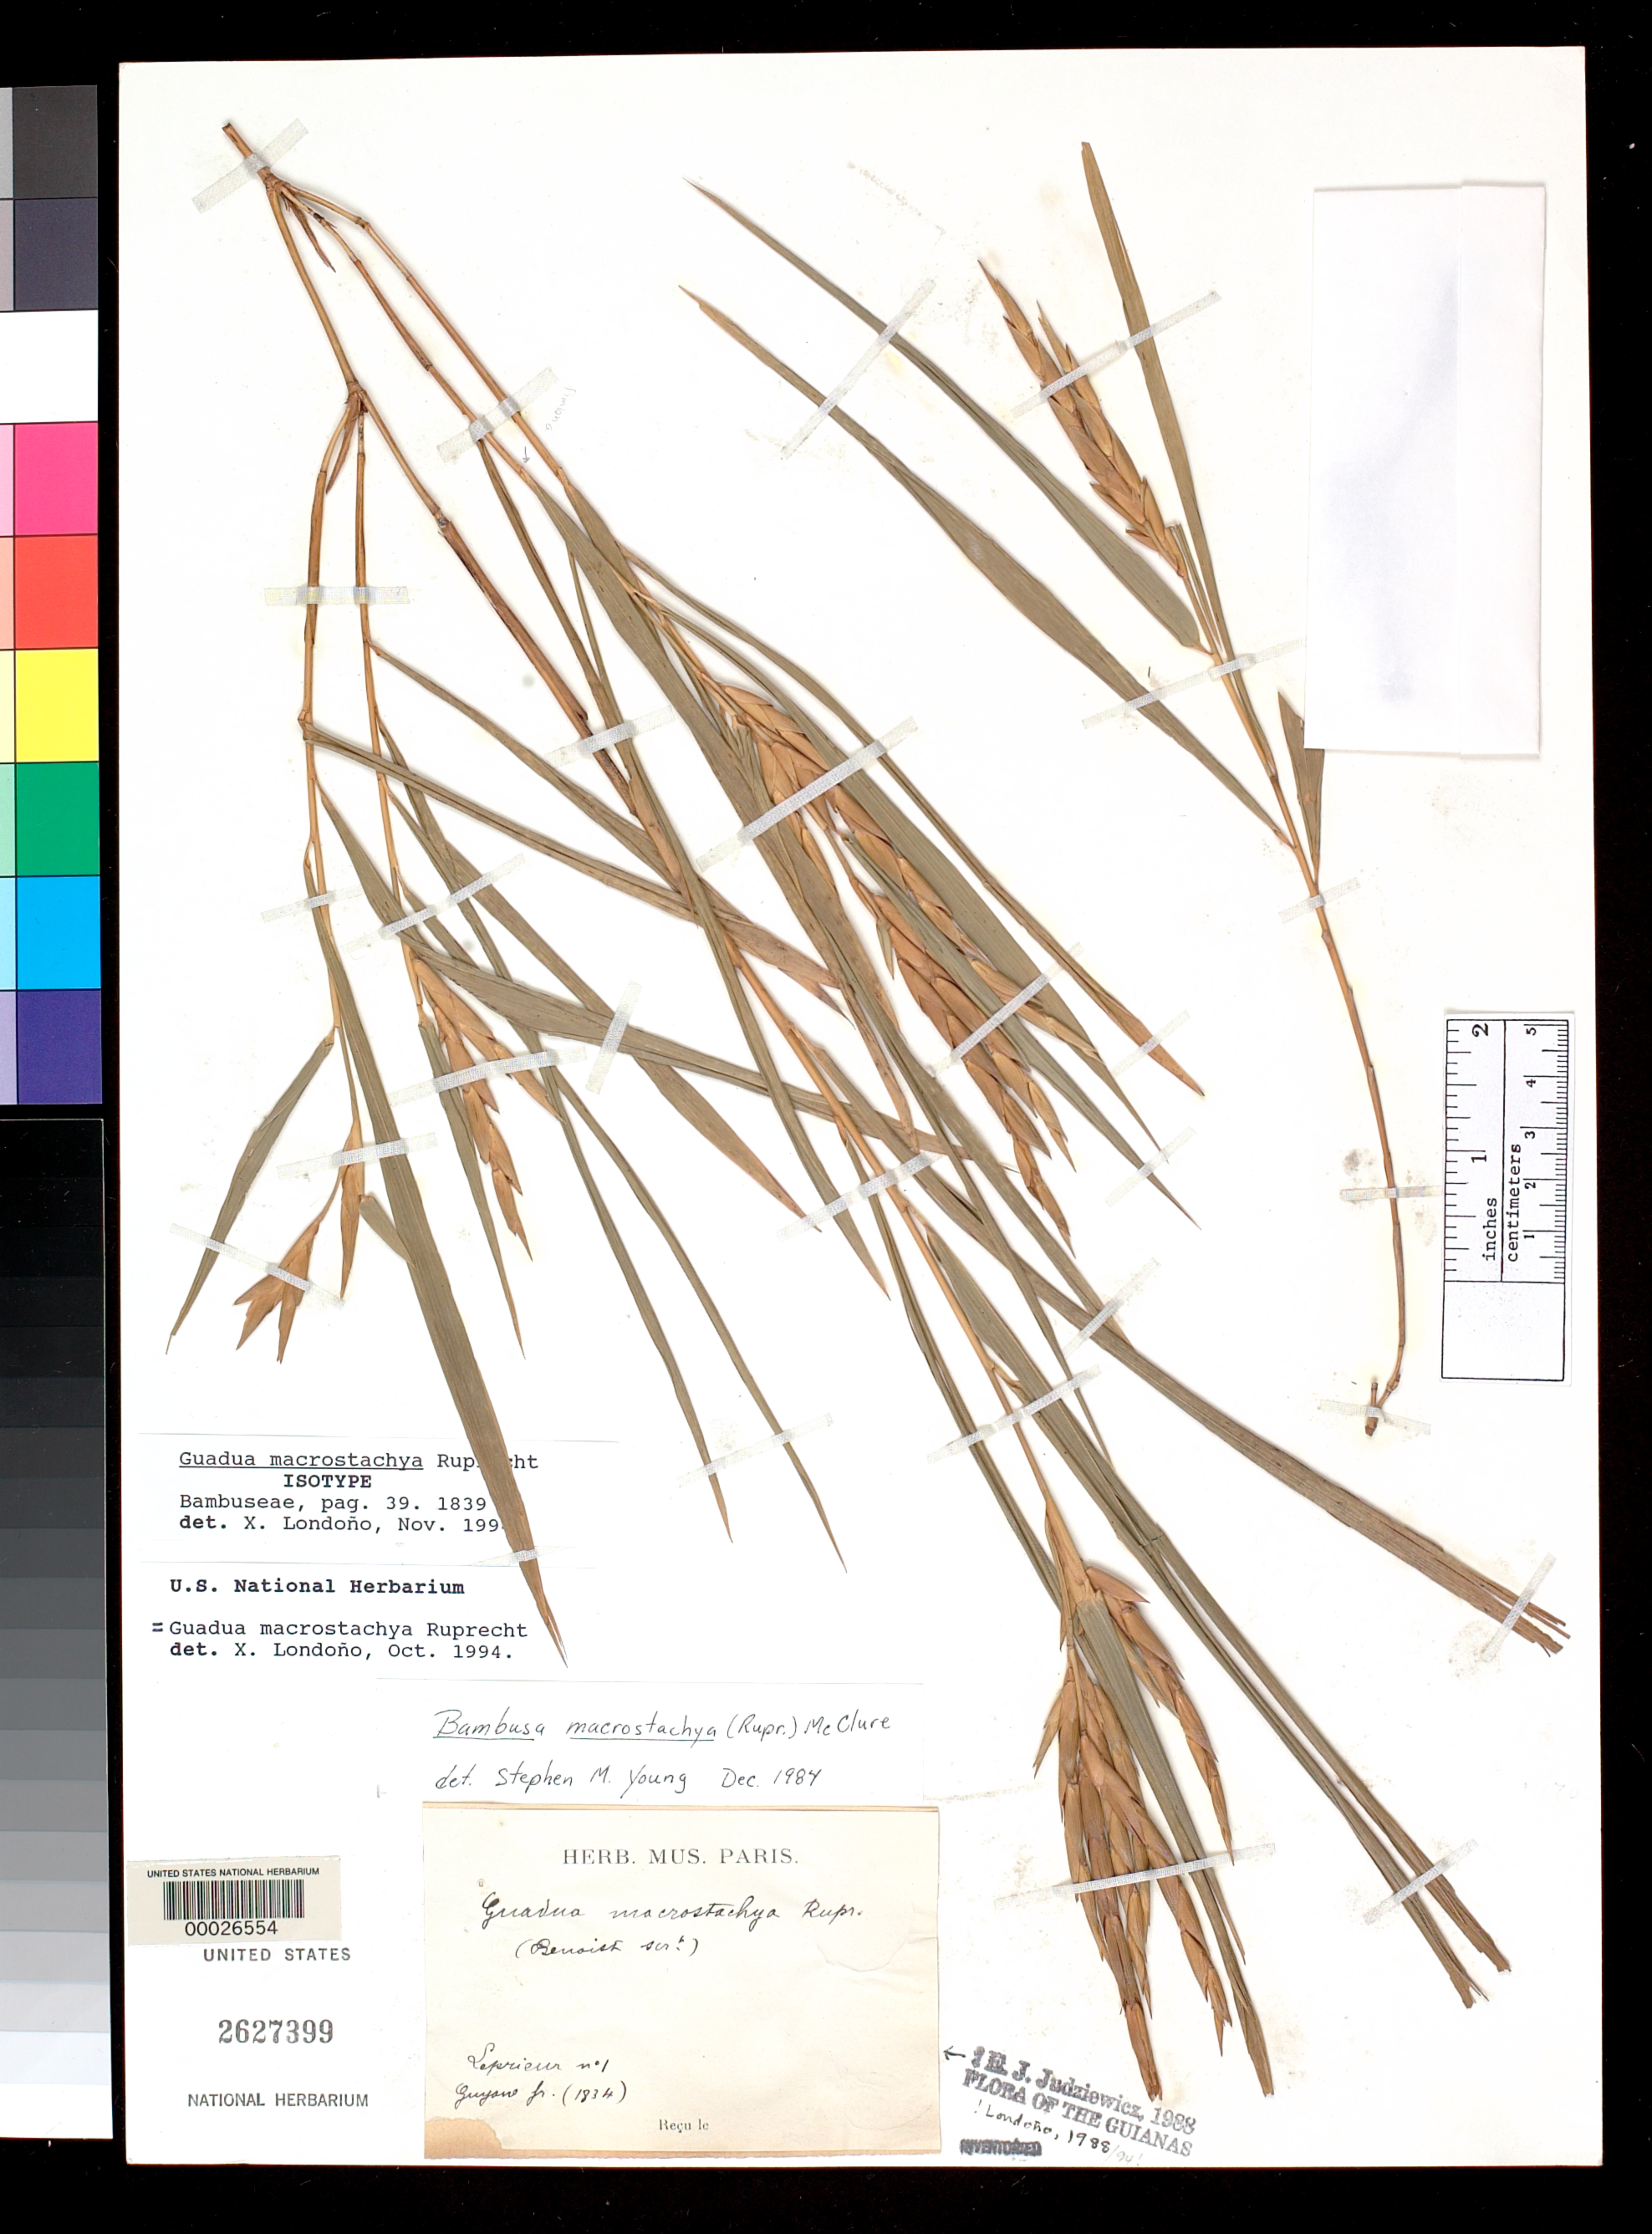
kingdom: Plantae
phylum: Tracheophyta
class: Liliopsida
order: Poales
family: Poaceae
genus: Guadua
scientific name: Guadua macrostachya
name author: Rupr.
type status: Isotype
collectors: F. M. R. Leprieur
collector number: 1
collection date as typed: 1834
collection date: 1834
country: French Guiana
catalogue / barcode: US 2627399